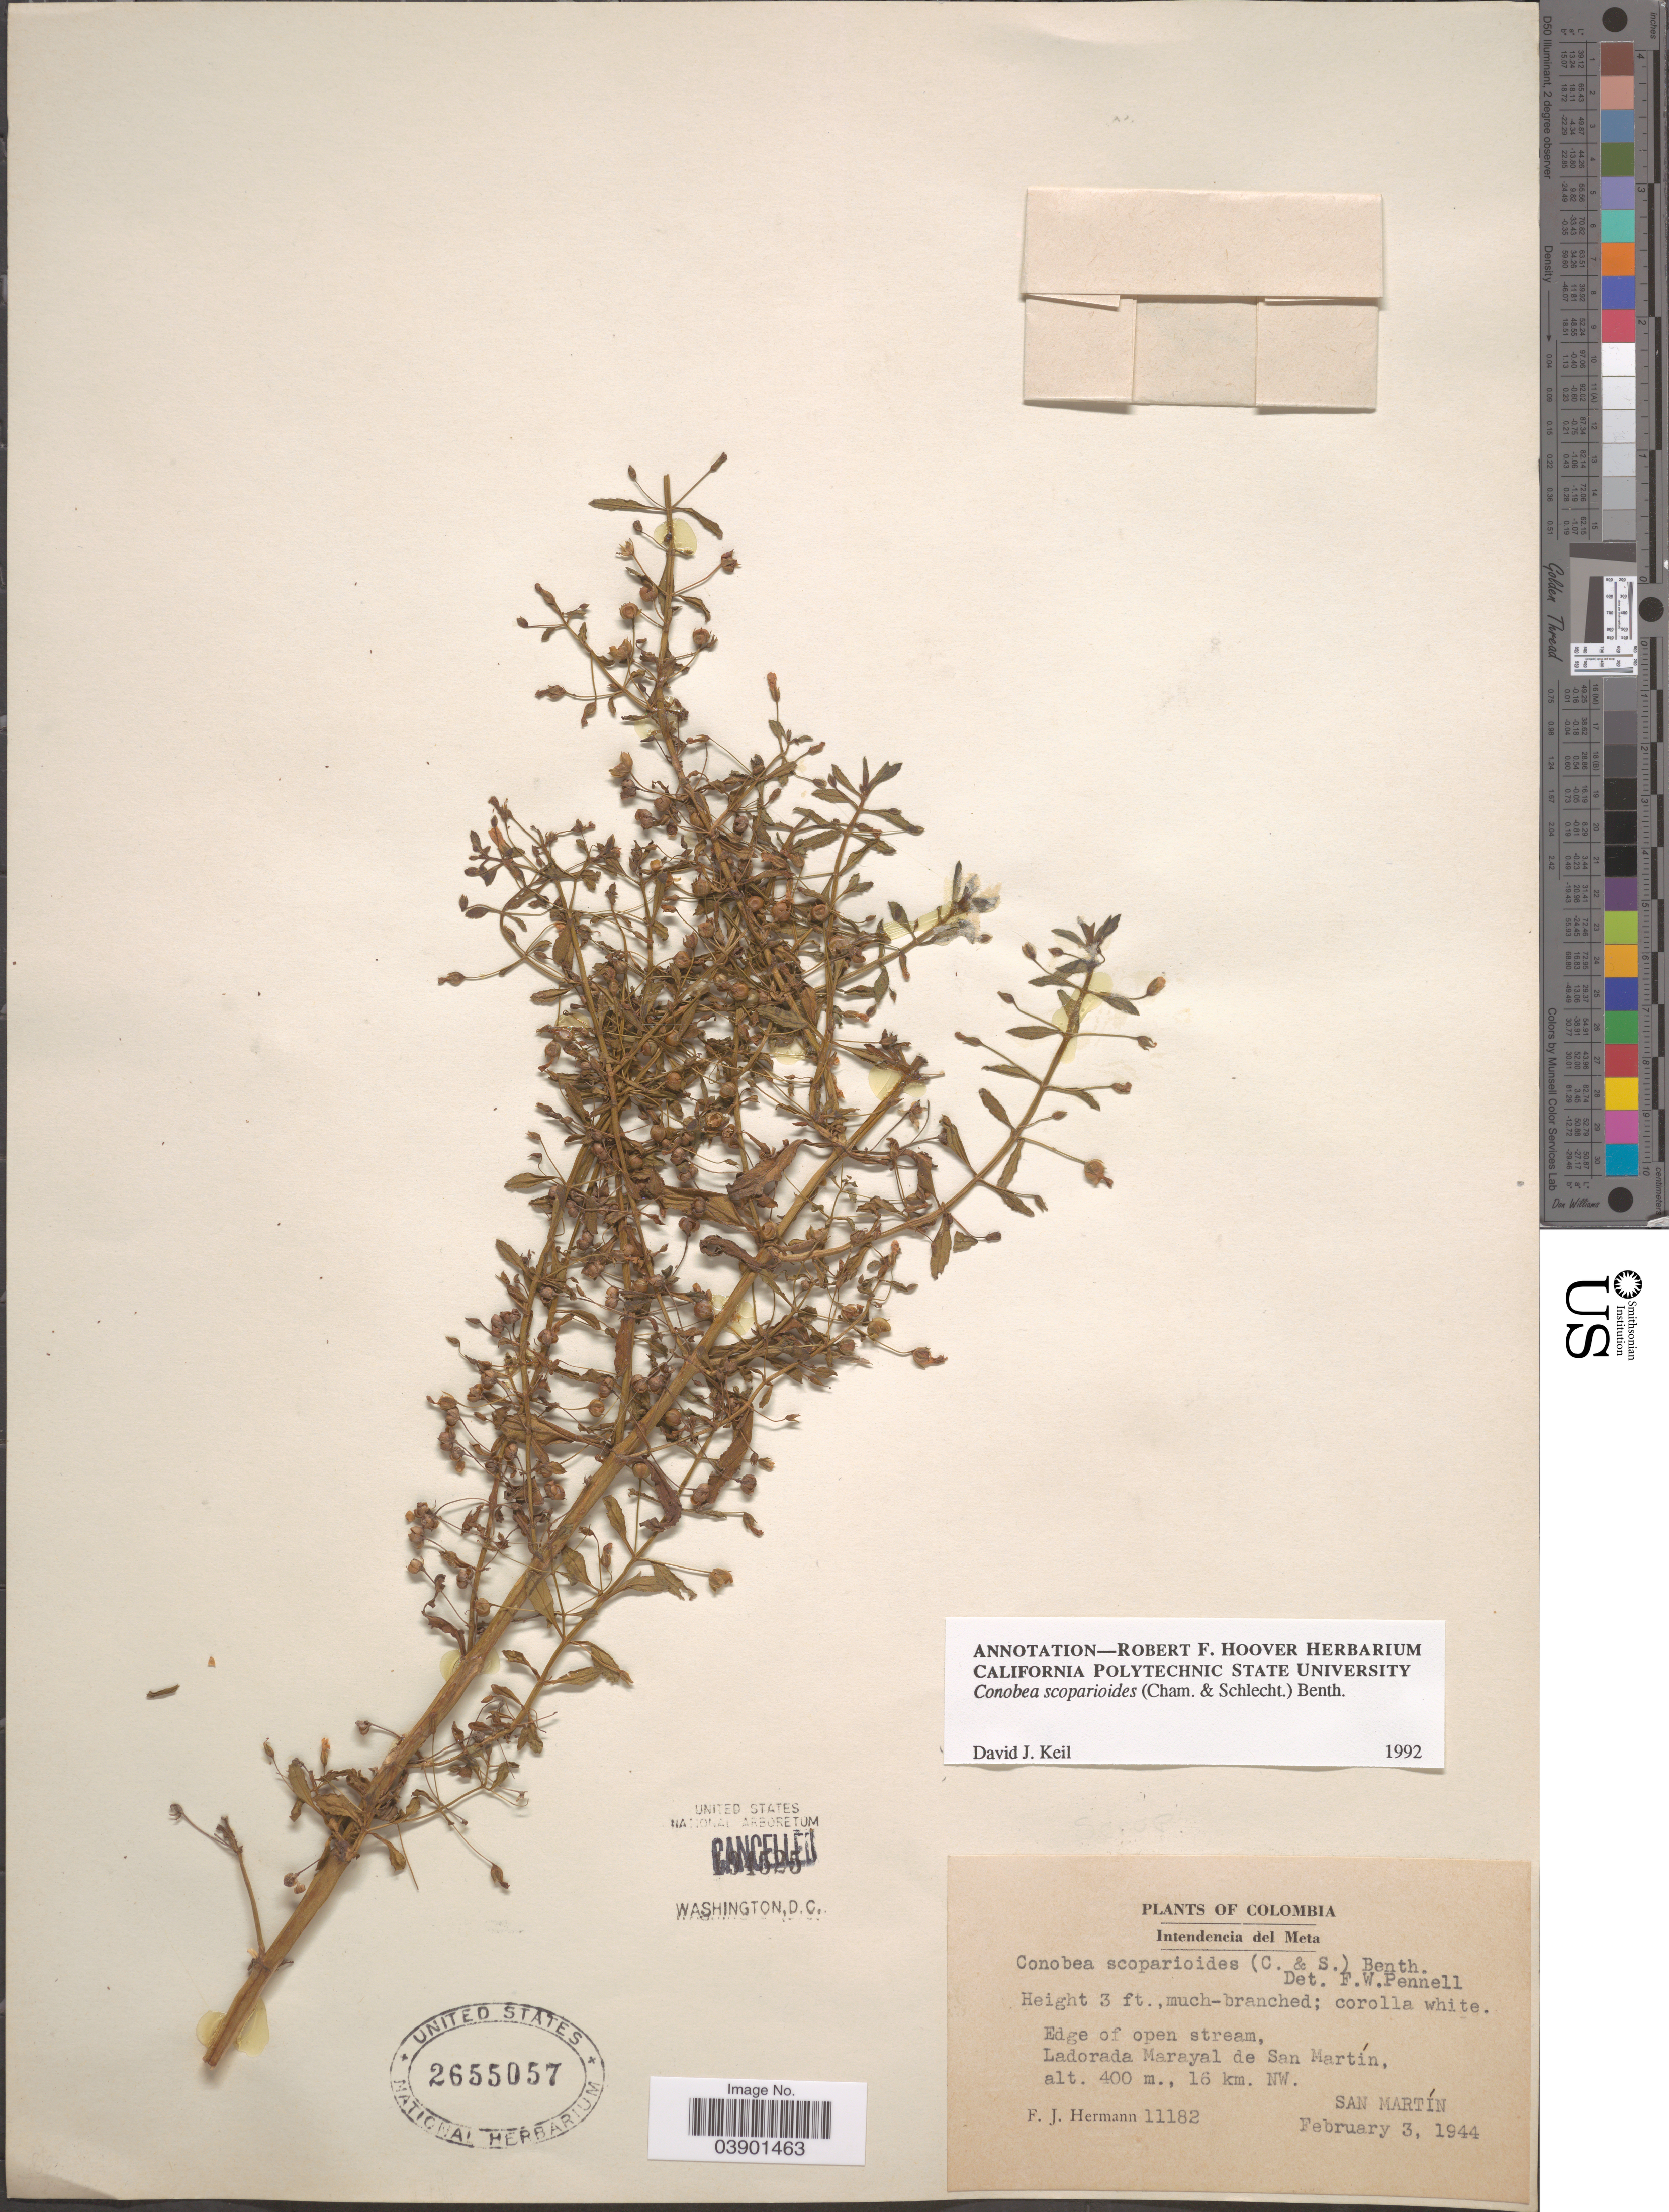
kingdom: Plantae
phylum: Tracheophyta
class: Magnoliopsida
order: Lamiales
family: Plantaginaceae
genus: Conobea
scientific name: Conobea scoparioides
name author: (Cham. & Schltdl.) Benth.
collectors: F. J. Hermann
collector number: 11182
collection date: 1944-02-03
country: Colombia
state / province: Meta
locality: Intendencia del Meta. Ladorada Marayal de San Martín, 16 km. NW. San Martín.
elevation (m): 400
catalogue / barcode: US 2655057